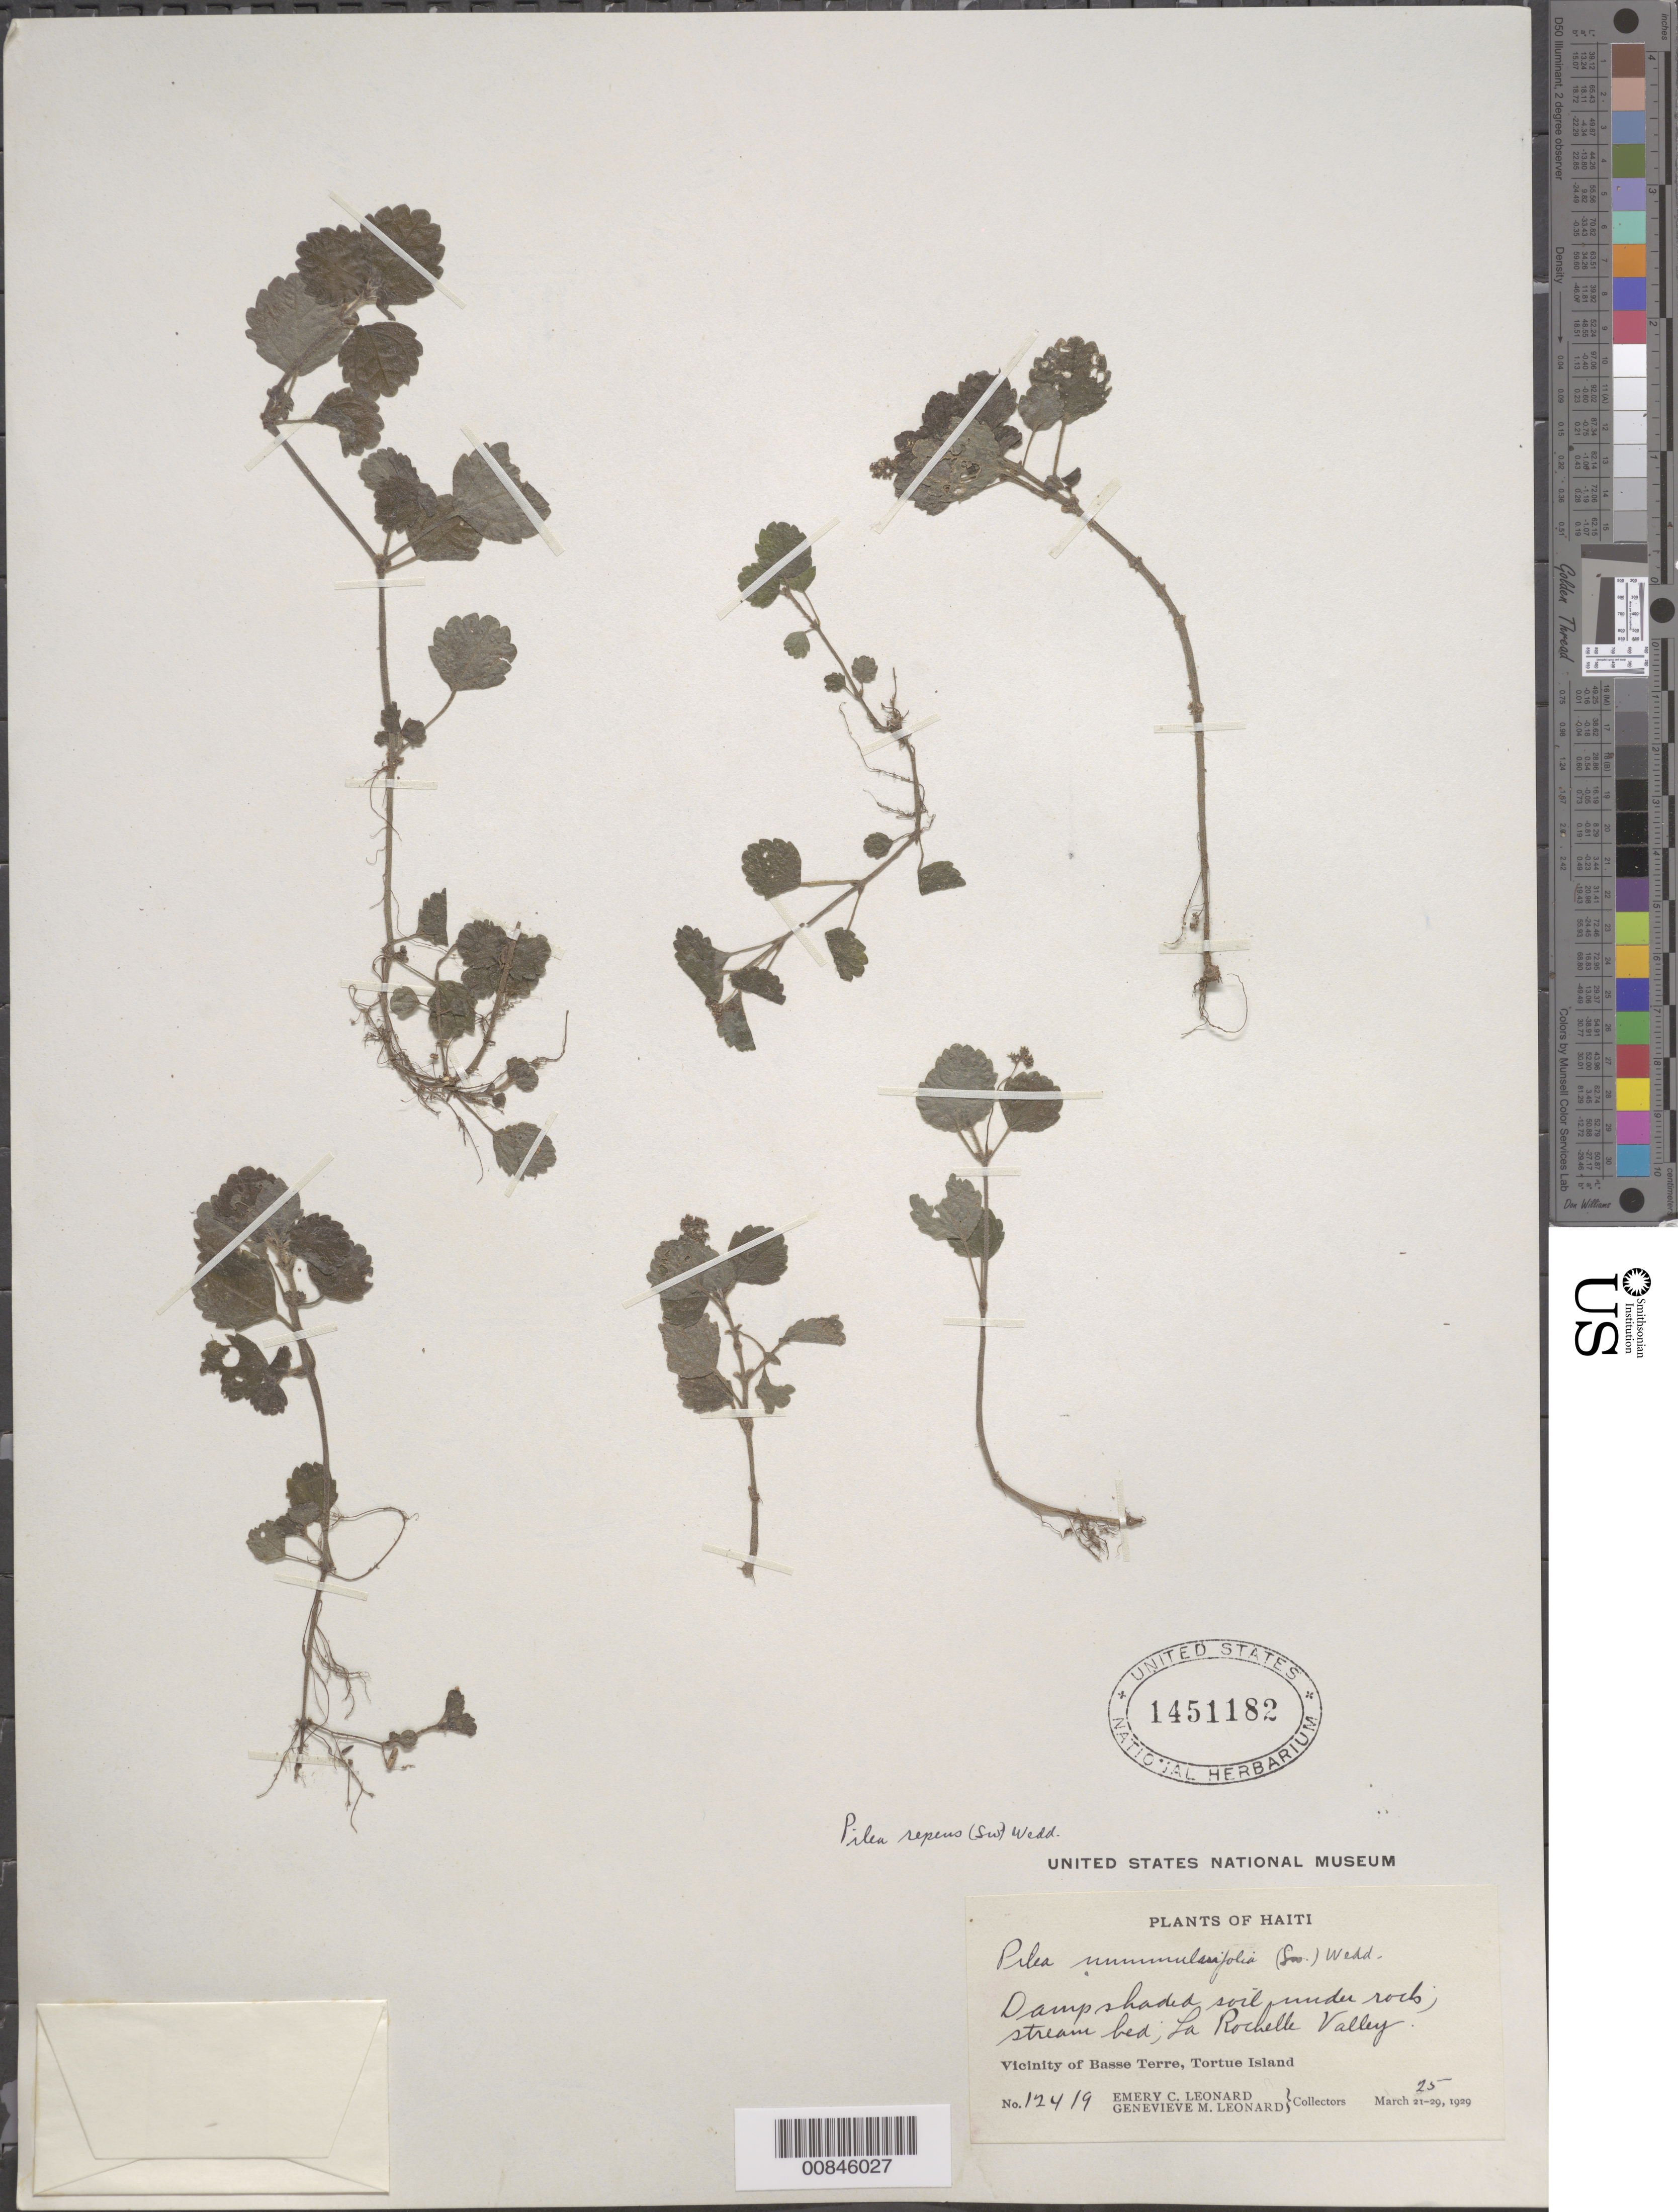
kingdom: Plantae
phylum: Tracheophyta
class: Magnoliopsida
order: Rosales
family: Urticaceae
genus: Pilea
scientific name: Pilea repens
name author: (Sw.) Wedd.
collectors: E. C. Leonard & G. M. Leonard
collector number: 12419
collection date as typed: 25 Mar 1929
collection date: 1929-03-25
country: Haiti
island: Île de Tortue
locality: La Rochelle Valley. Vicinity of Basse Terre.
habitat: Damp shaded soil under rocks; stream bed.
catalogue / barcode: US 1451182